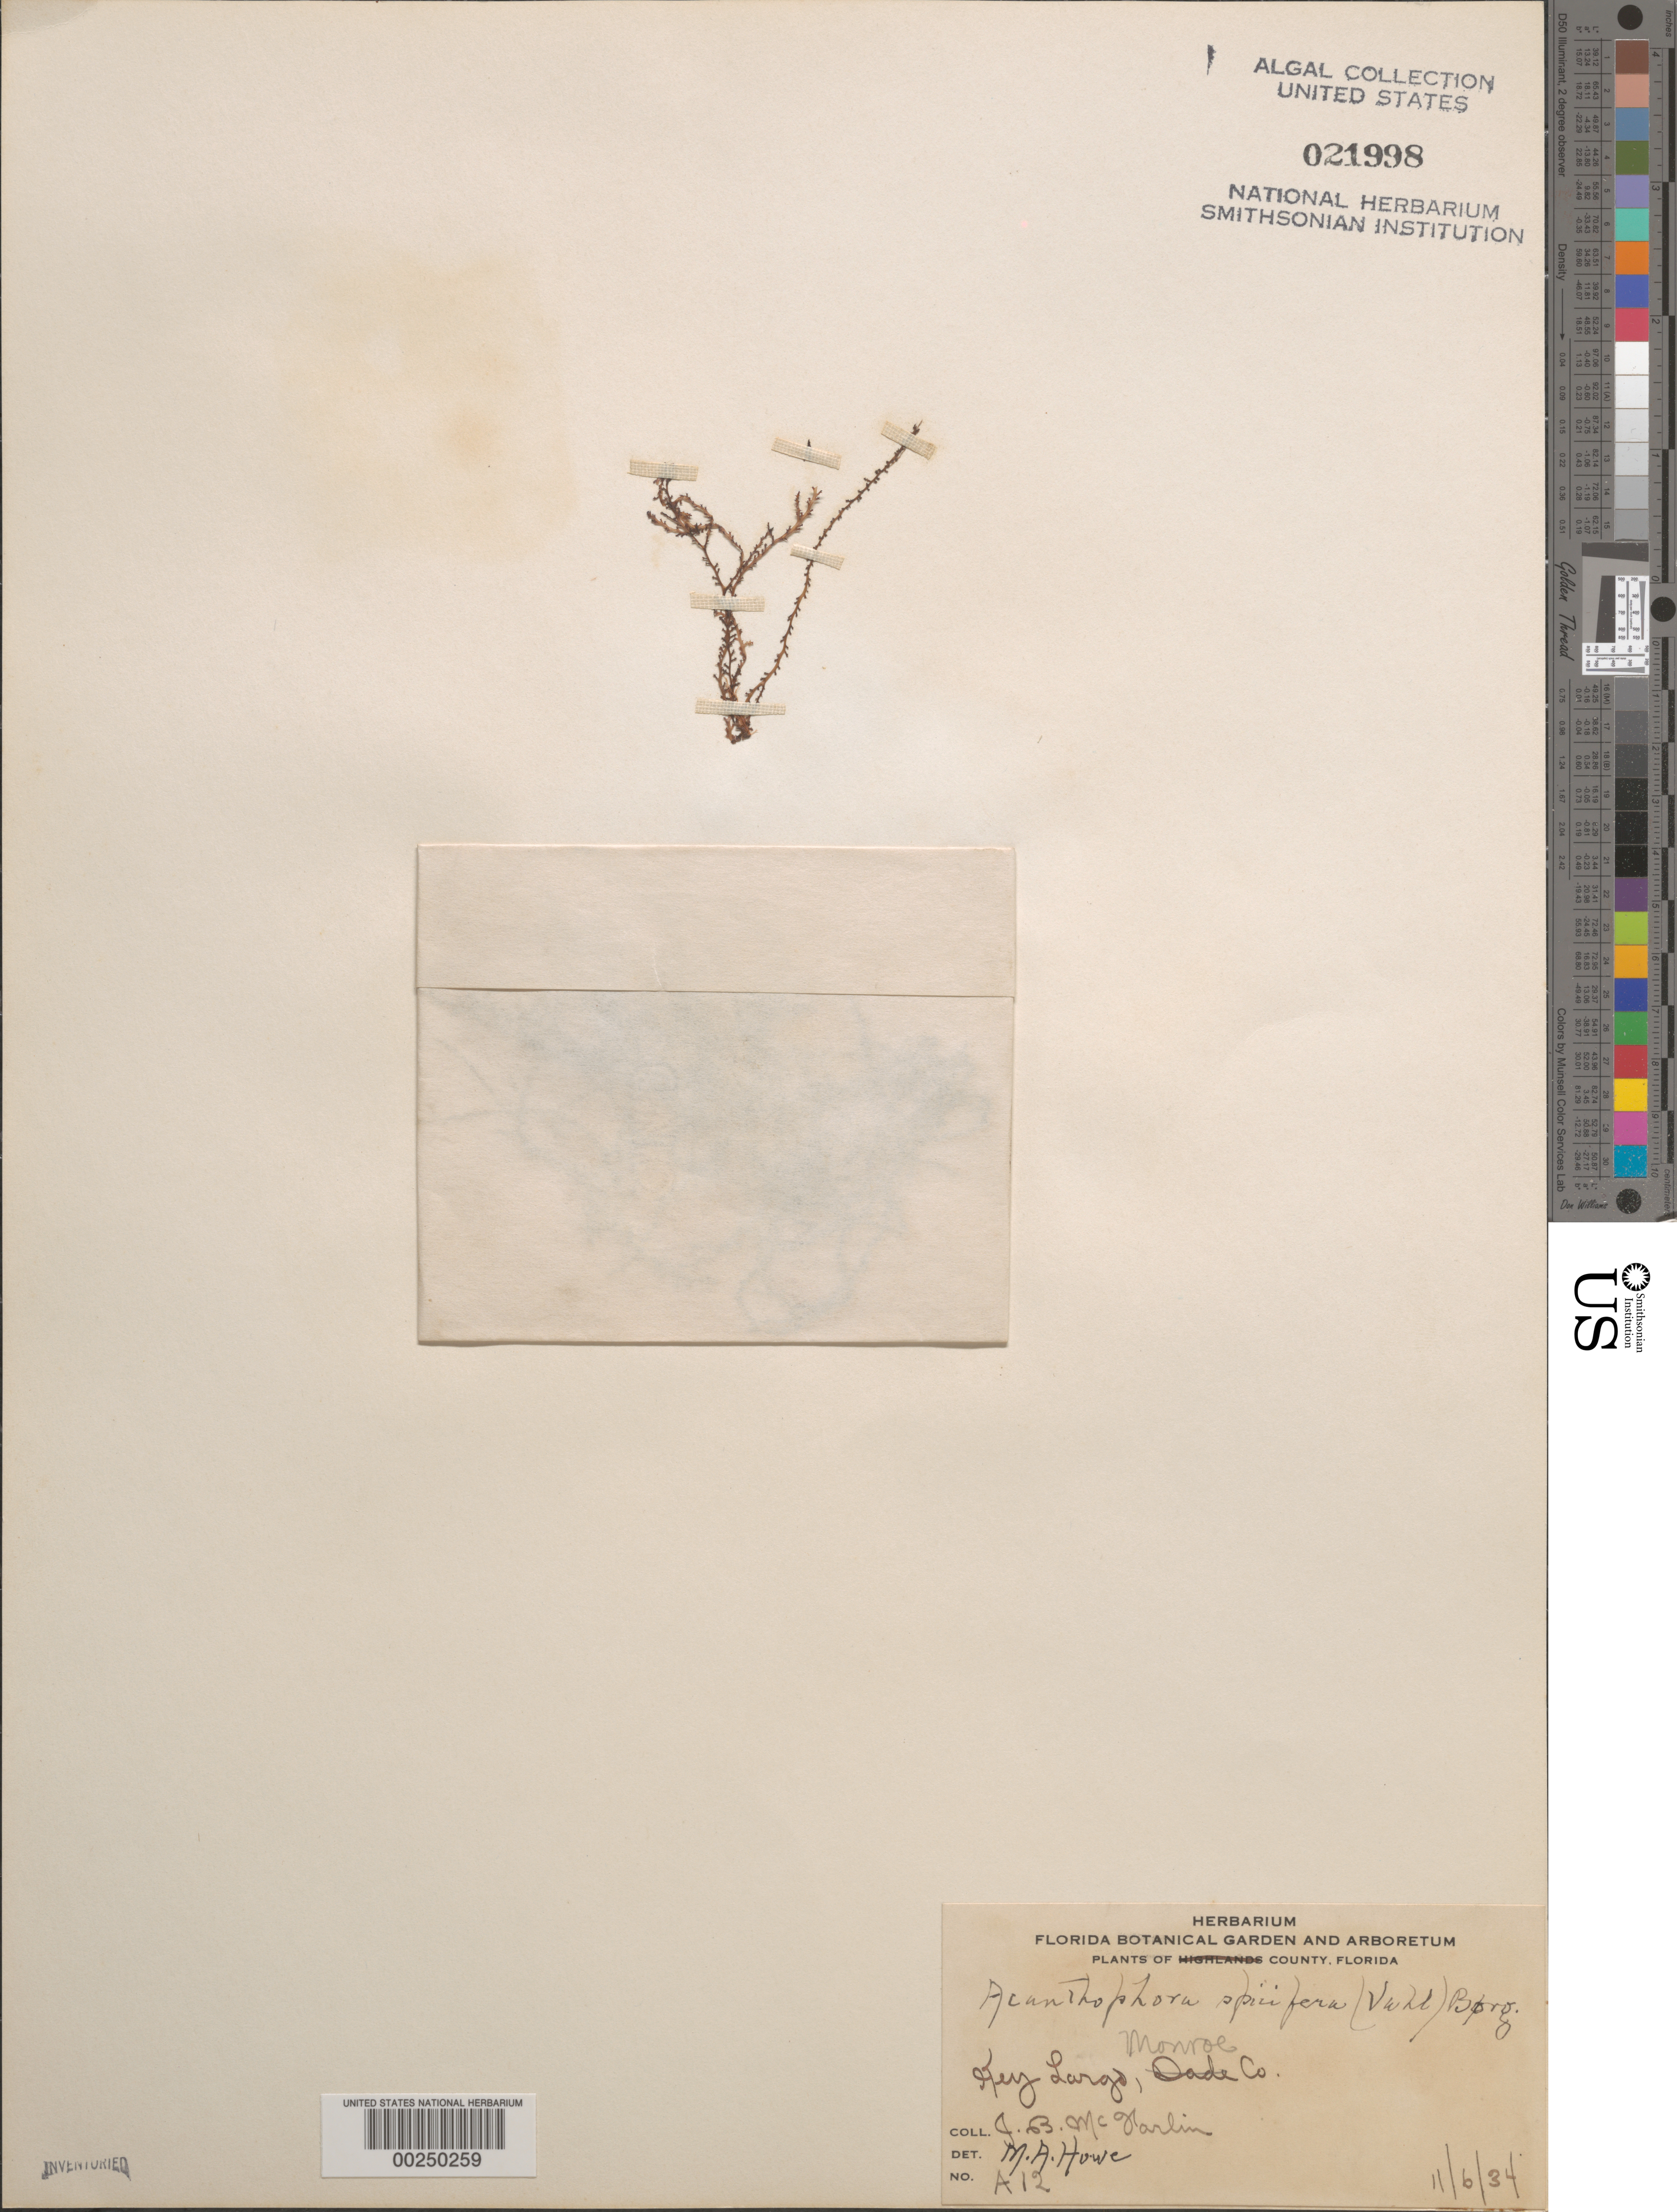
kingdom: Plantae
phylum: Rhodophyta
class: Florideophyceae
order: Ceramiales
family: Rhodomelaceae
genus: Acanthophora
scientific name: Acanthophora spicifera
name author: (Vahl) Børgesen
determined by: Howe, M. A.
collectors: J. McFarlin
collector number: A12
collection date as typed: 06 Nov 1934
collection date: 1934-11-06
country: United States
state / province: Florida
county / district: Monroe County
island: Key Largo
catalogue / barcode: US 21998